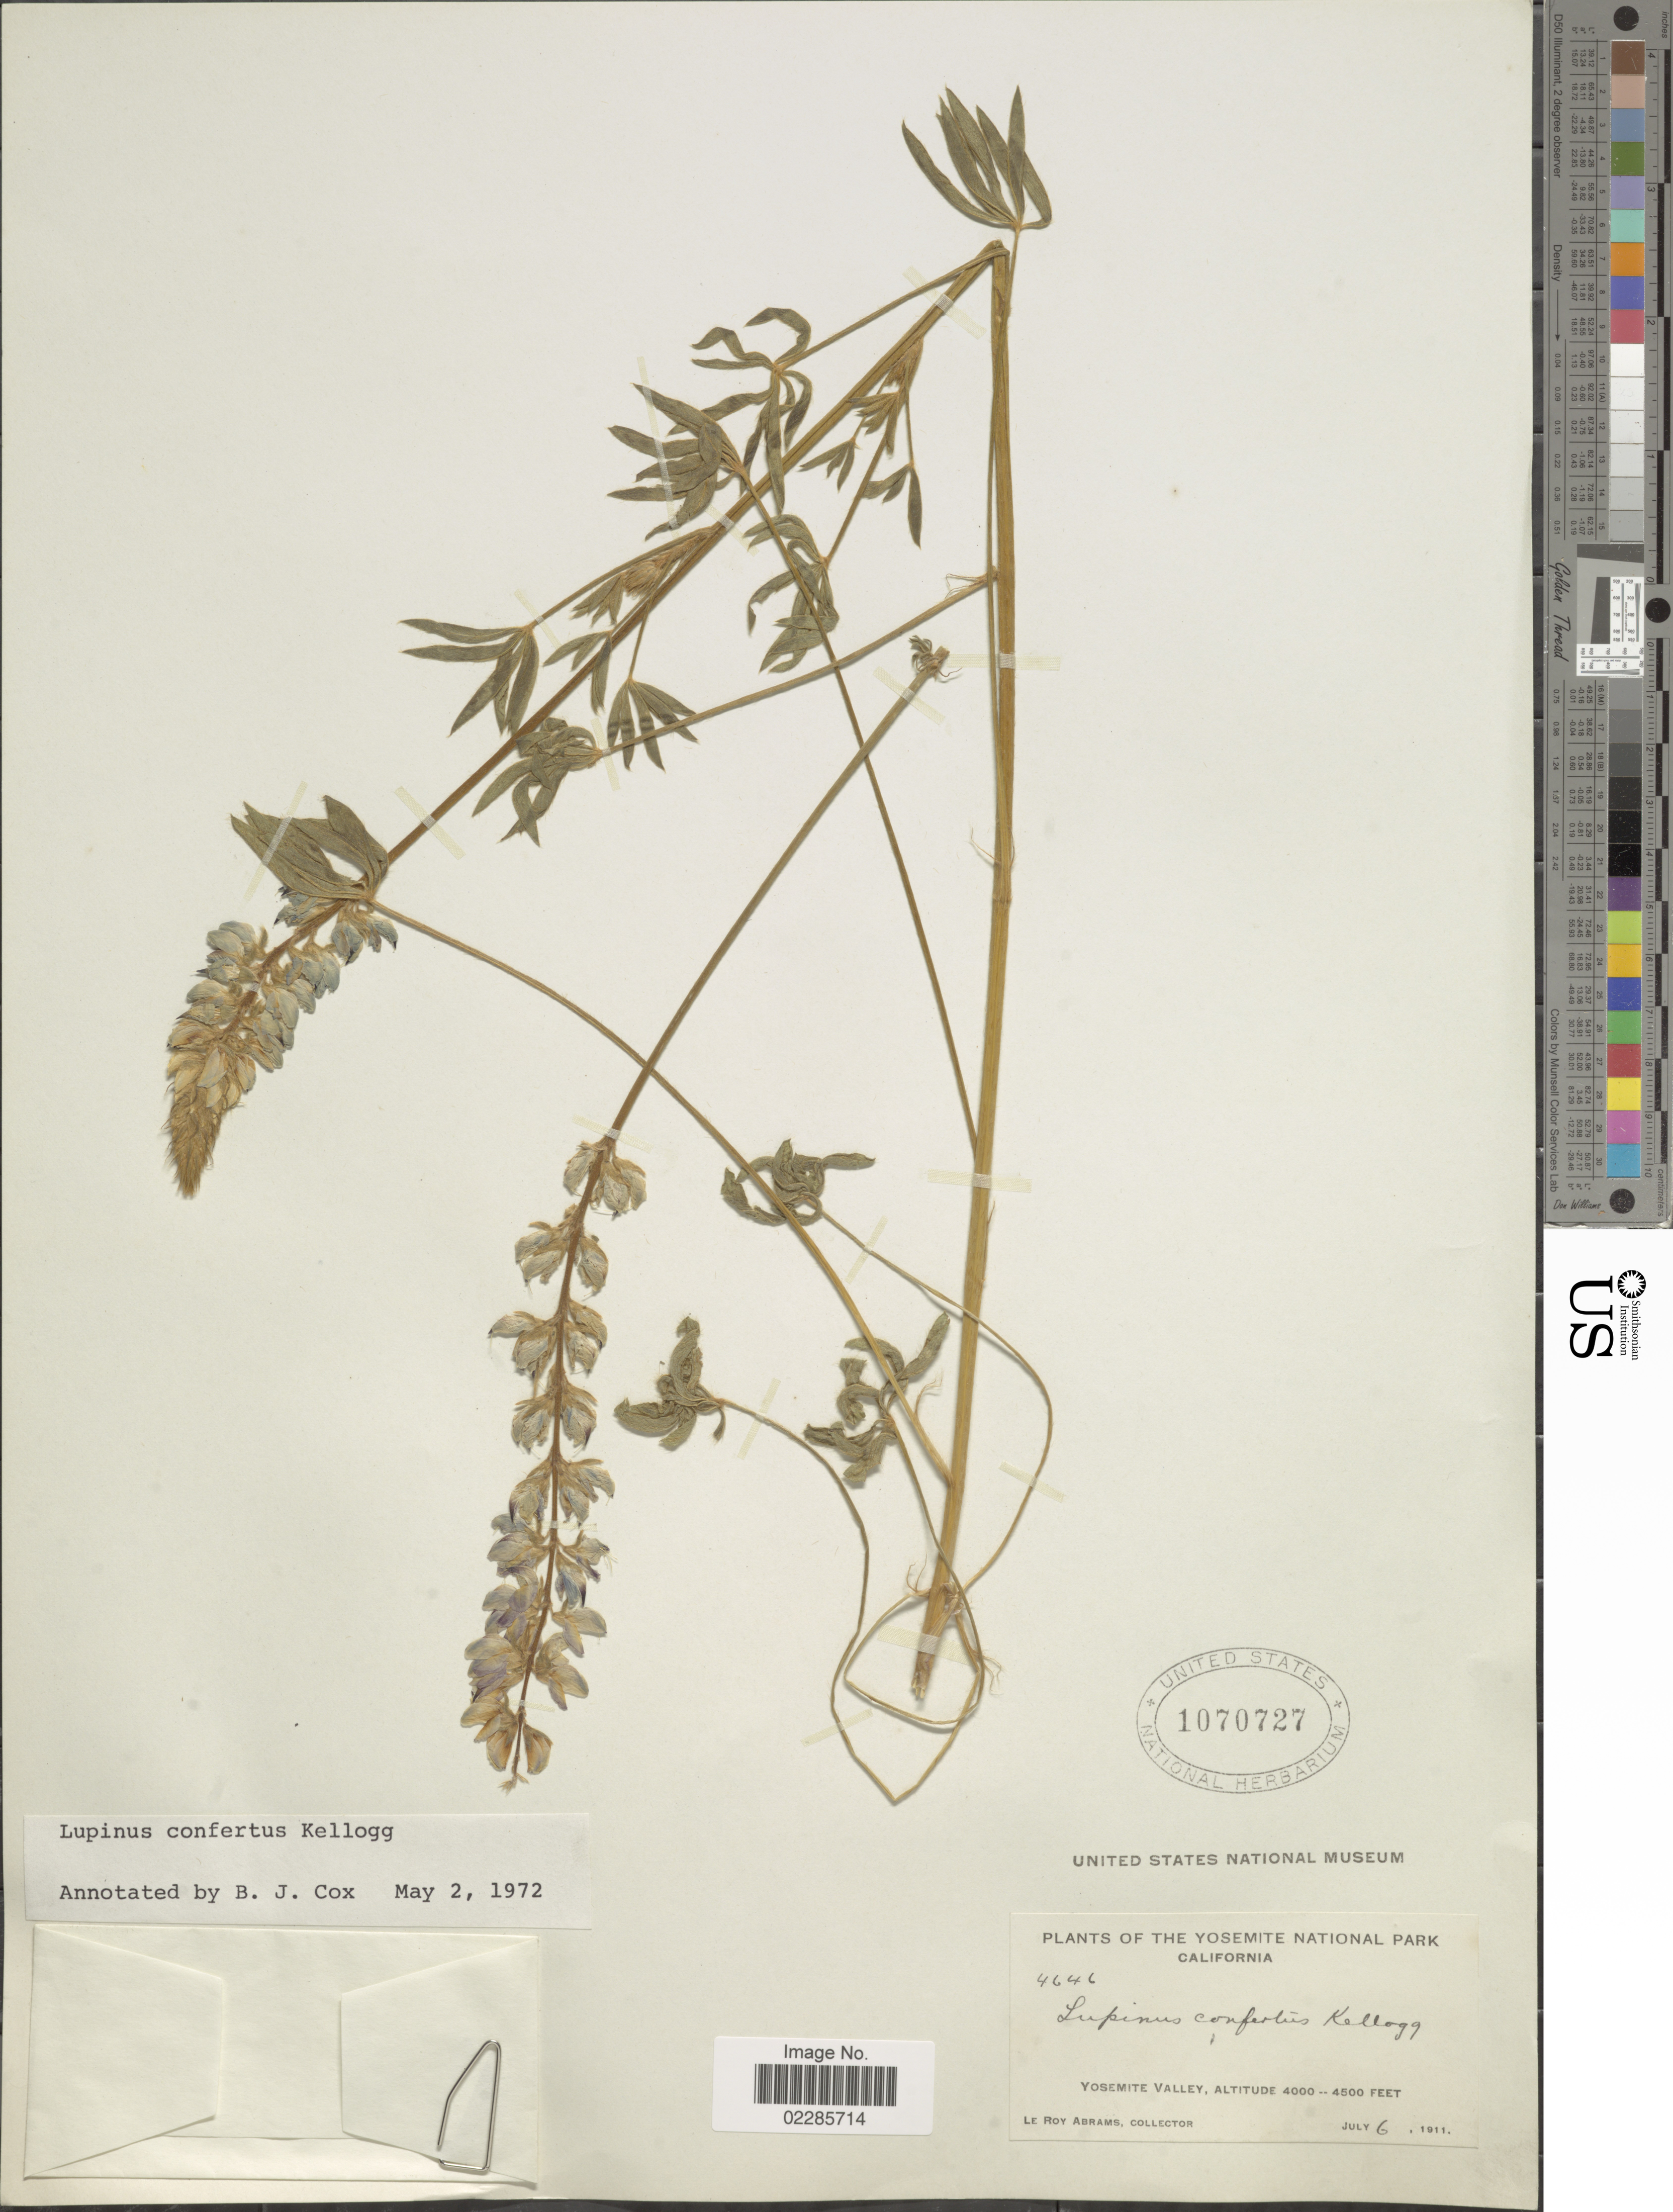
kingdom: Plantae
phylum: Tracheophyta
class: Magnoliopsida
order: Fabales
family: Fabaceae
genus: Lupinus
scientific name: Lupinus confertus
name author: Kellogg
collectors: L. Abrams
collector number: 4646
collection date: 1911-07-06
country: United States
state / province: California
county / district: Mariposa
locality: The Yosemite National Park, Yosemite Valley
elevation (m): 1219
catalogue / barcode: US 1070727